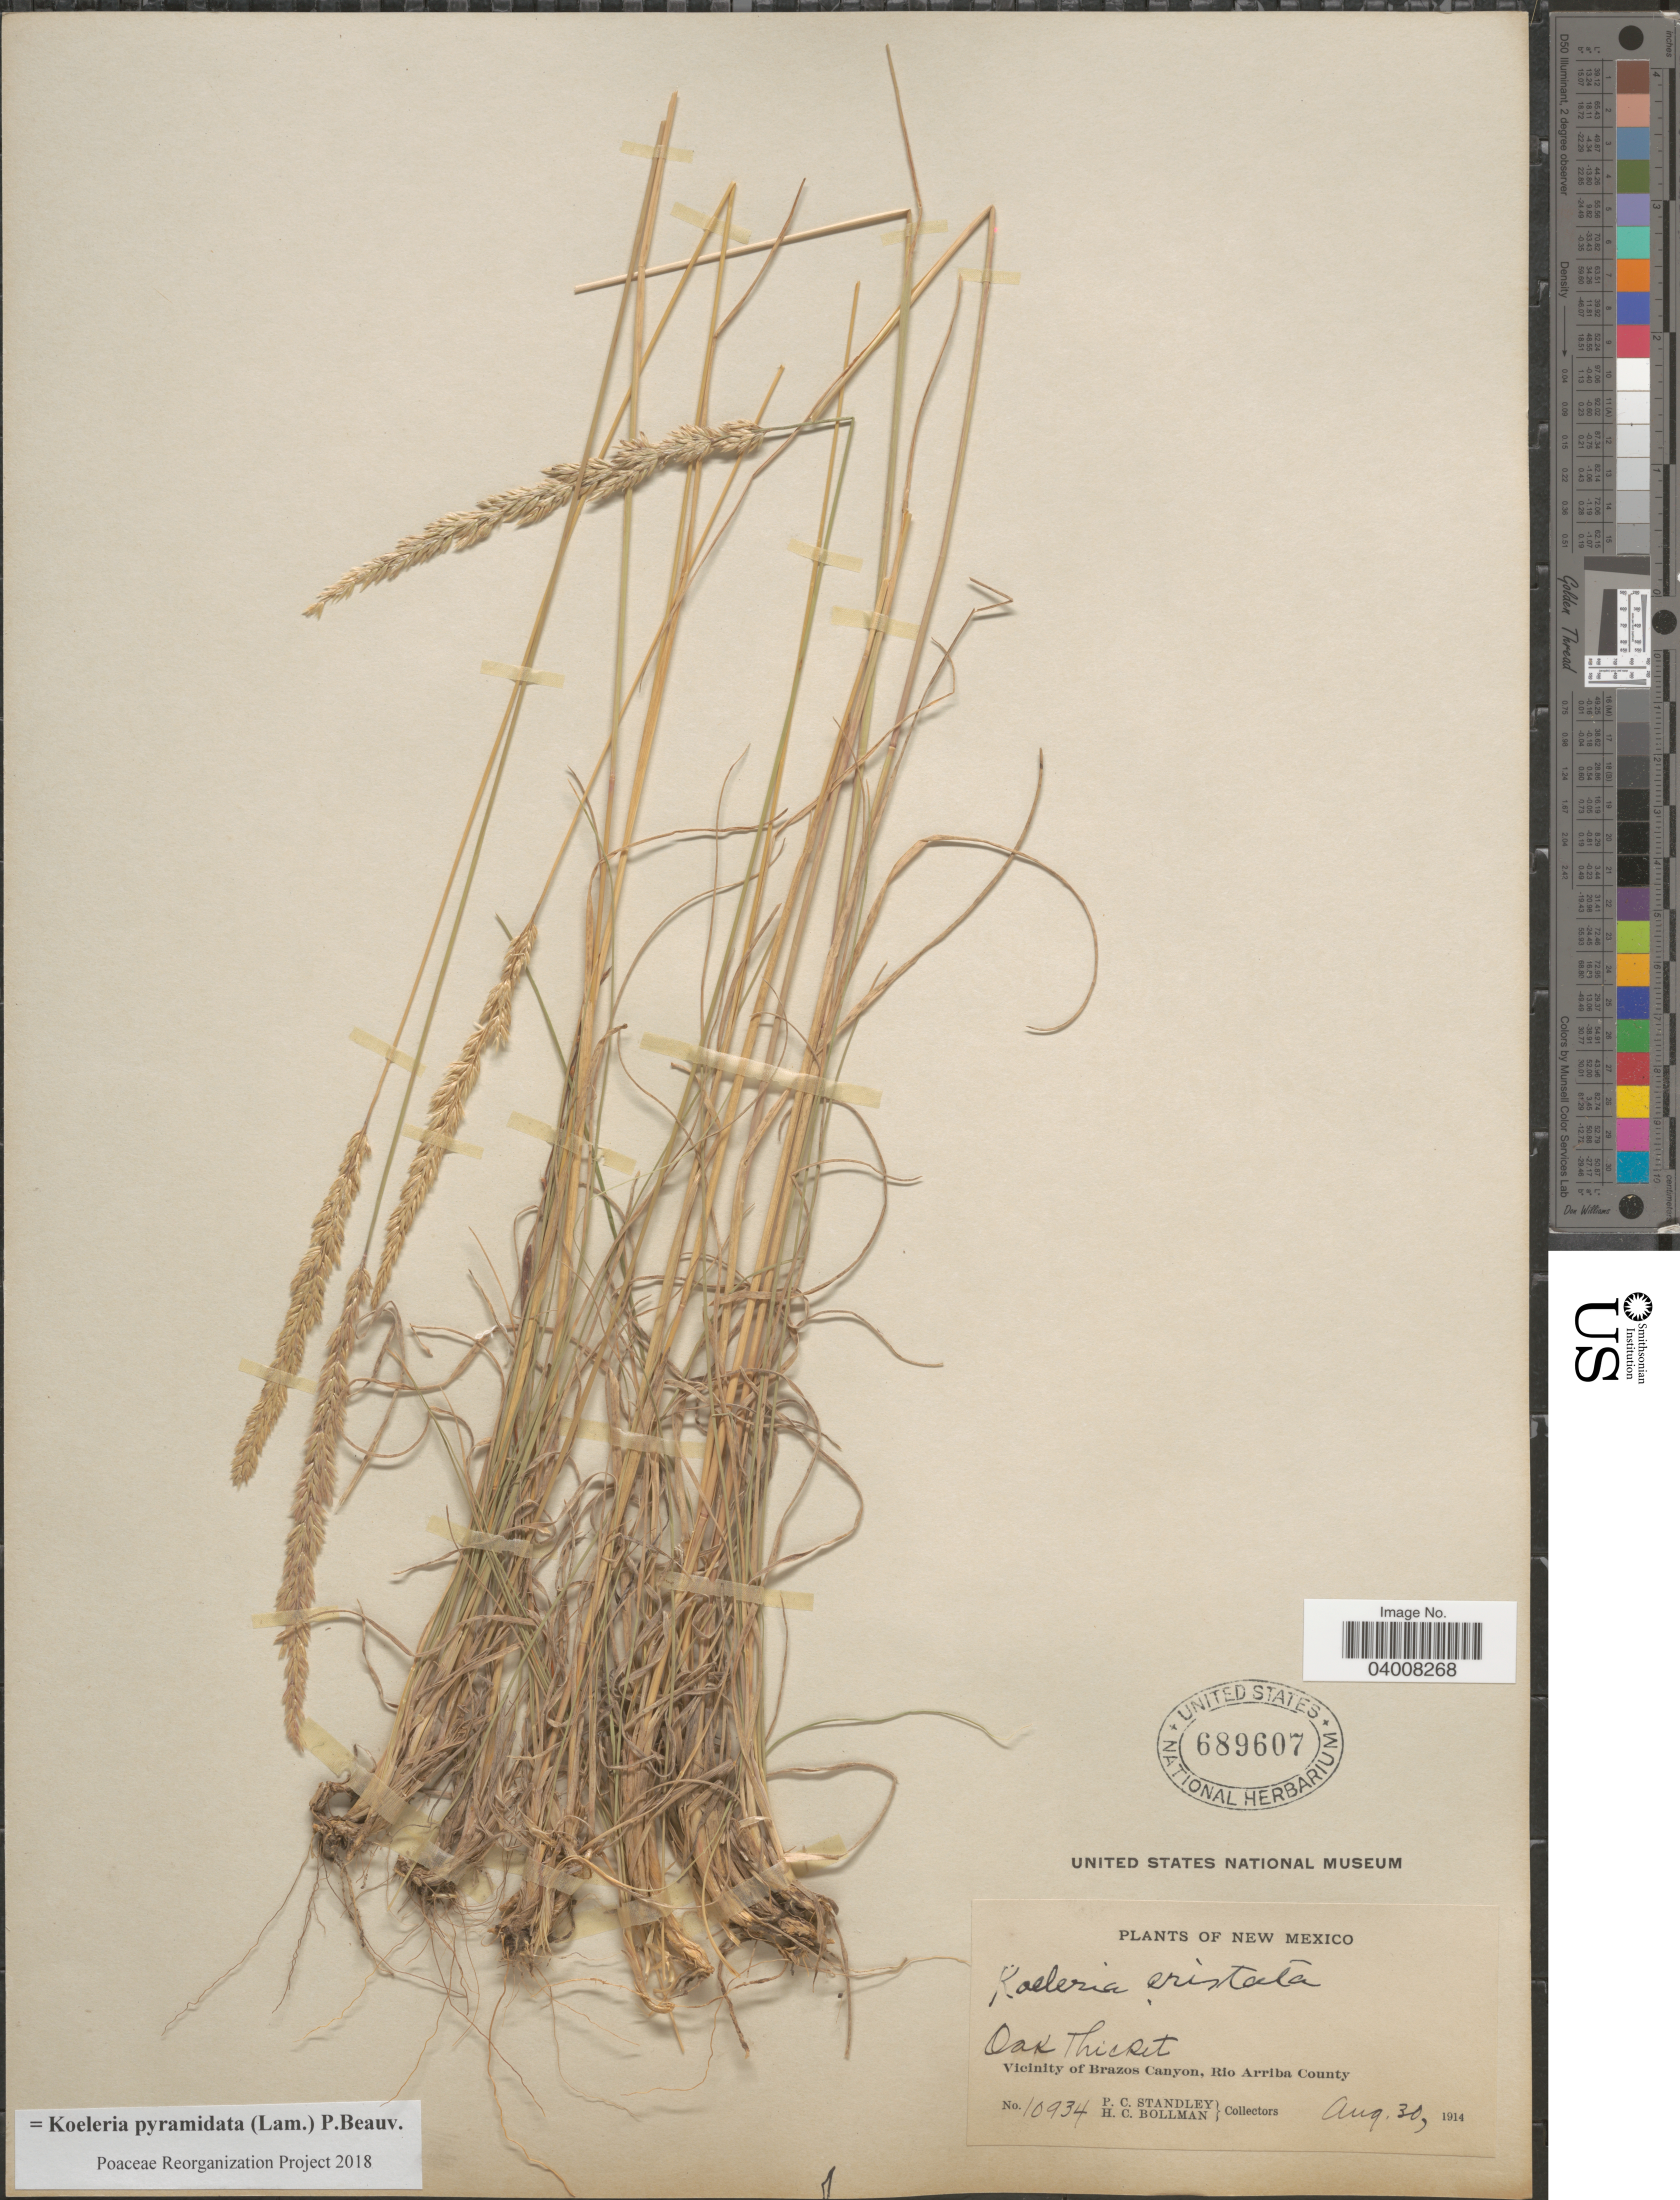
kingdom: Plantae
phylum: Tracheophyta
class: Liliopsida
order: Poales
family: Poaceae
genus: Koeleria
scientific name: Koeleria pyramidata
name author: (Lam.) P. Beauv.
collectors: P. C. Standley & H. C. Bollman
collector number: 10934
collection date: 1914-08-30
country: United States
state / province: New Mexico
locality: Vicinity of Brazos Canyon, Rio Arriba County.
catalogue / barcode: US 689607